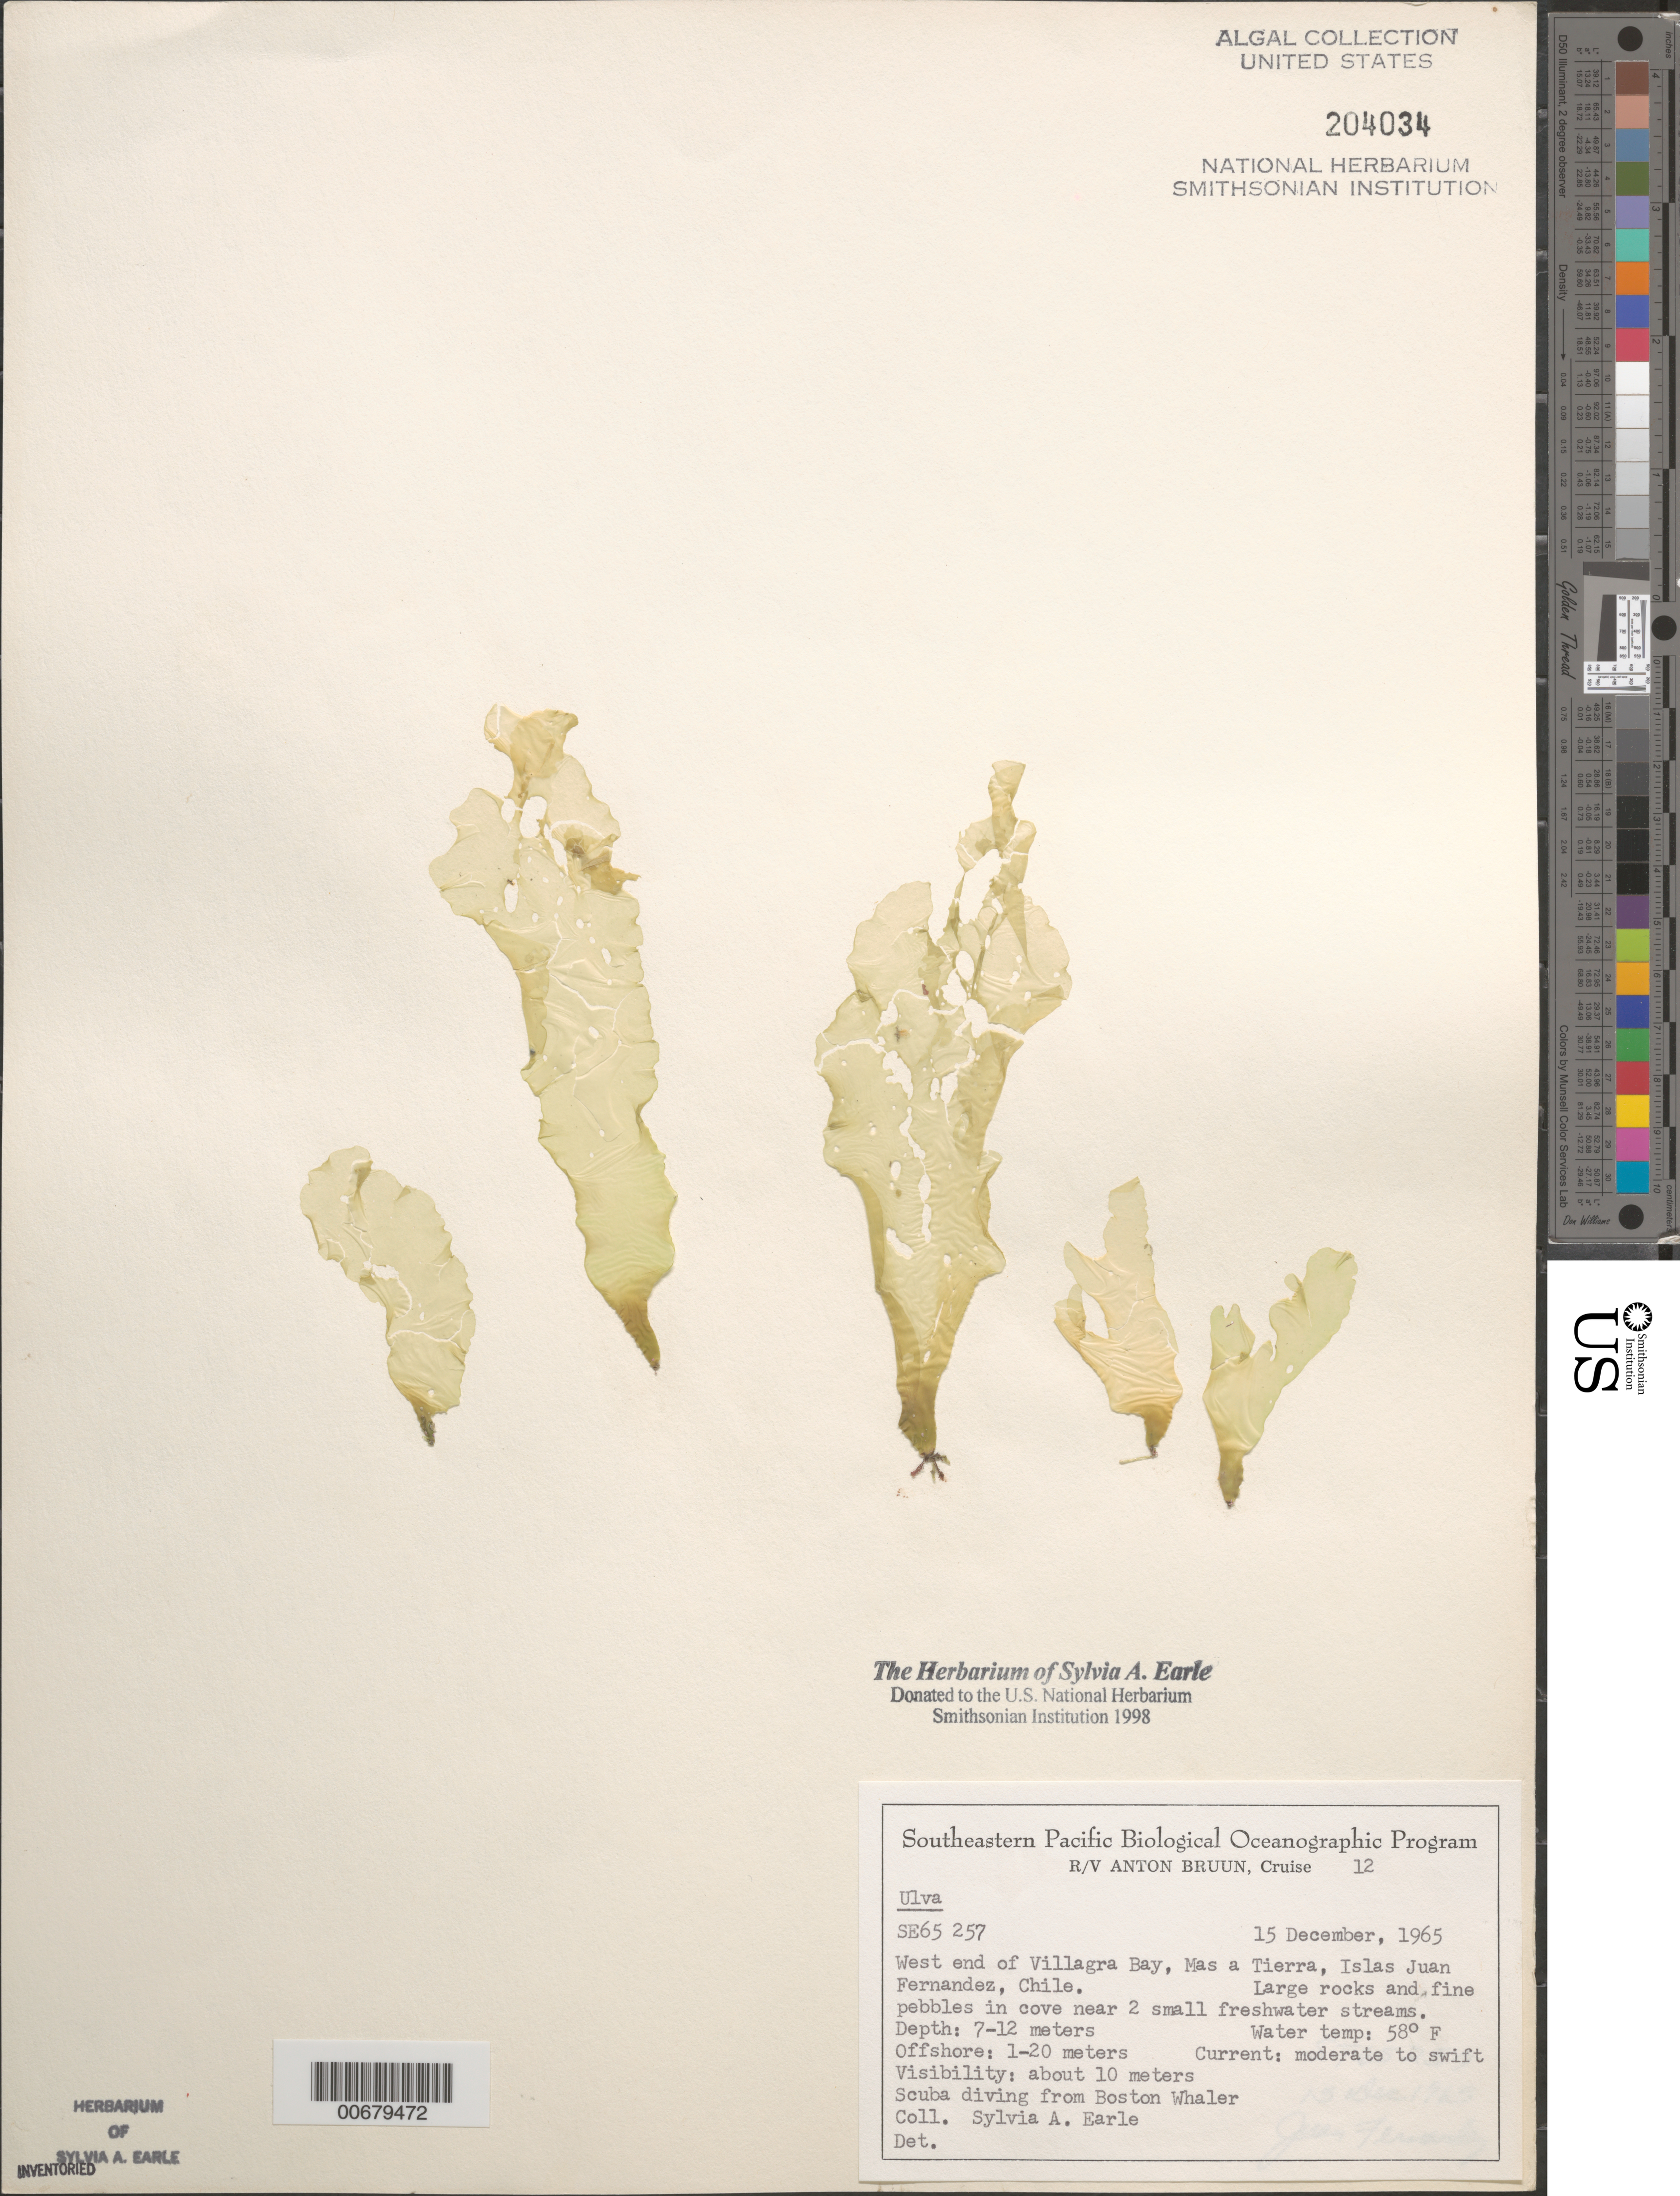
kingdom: Plantae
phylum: Chlorophyta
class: Ulvophyceae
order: Ulvales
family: Ulvaceae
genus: Ulva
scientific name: Ulva sp.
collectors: S. A. Earle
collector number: SE 65257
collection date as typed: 15 Dec 1965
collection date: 1965-12-15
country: Chile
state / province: Valparaíso (V)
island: Isla Más a Tierra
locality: Villagra Bay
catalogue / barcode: US 204034